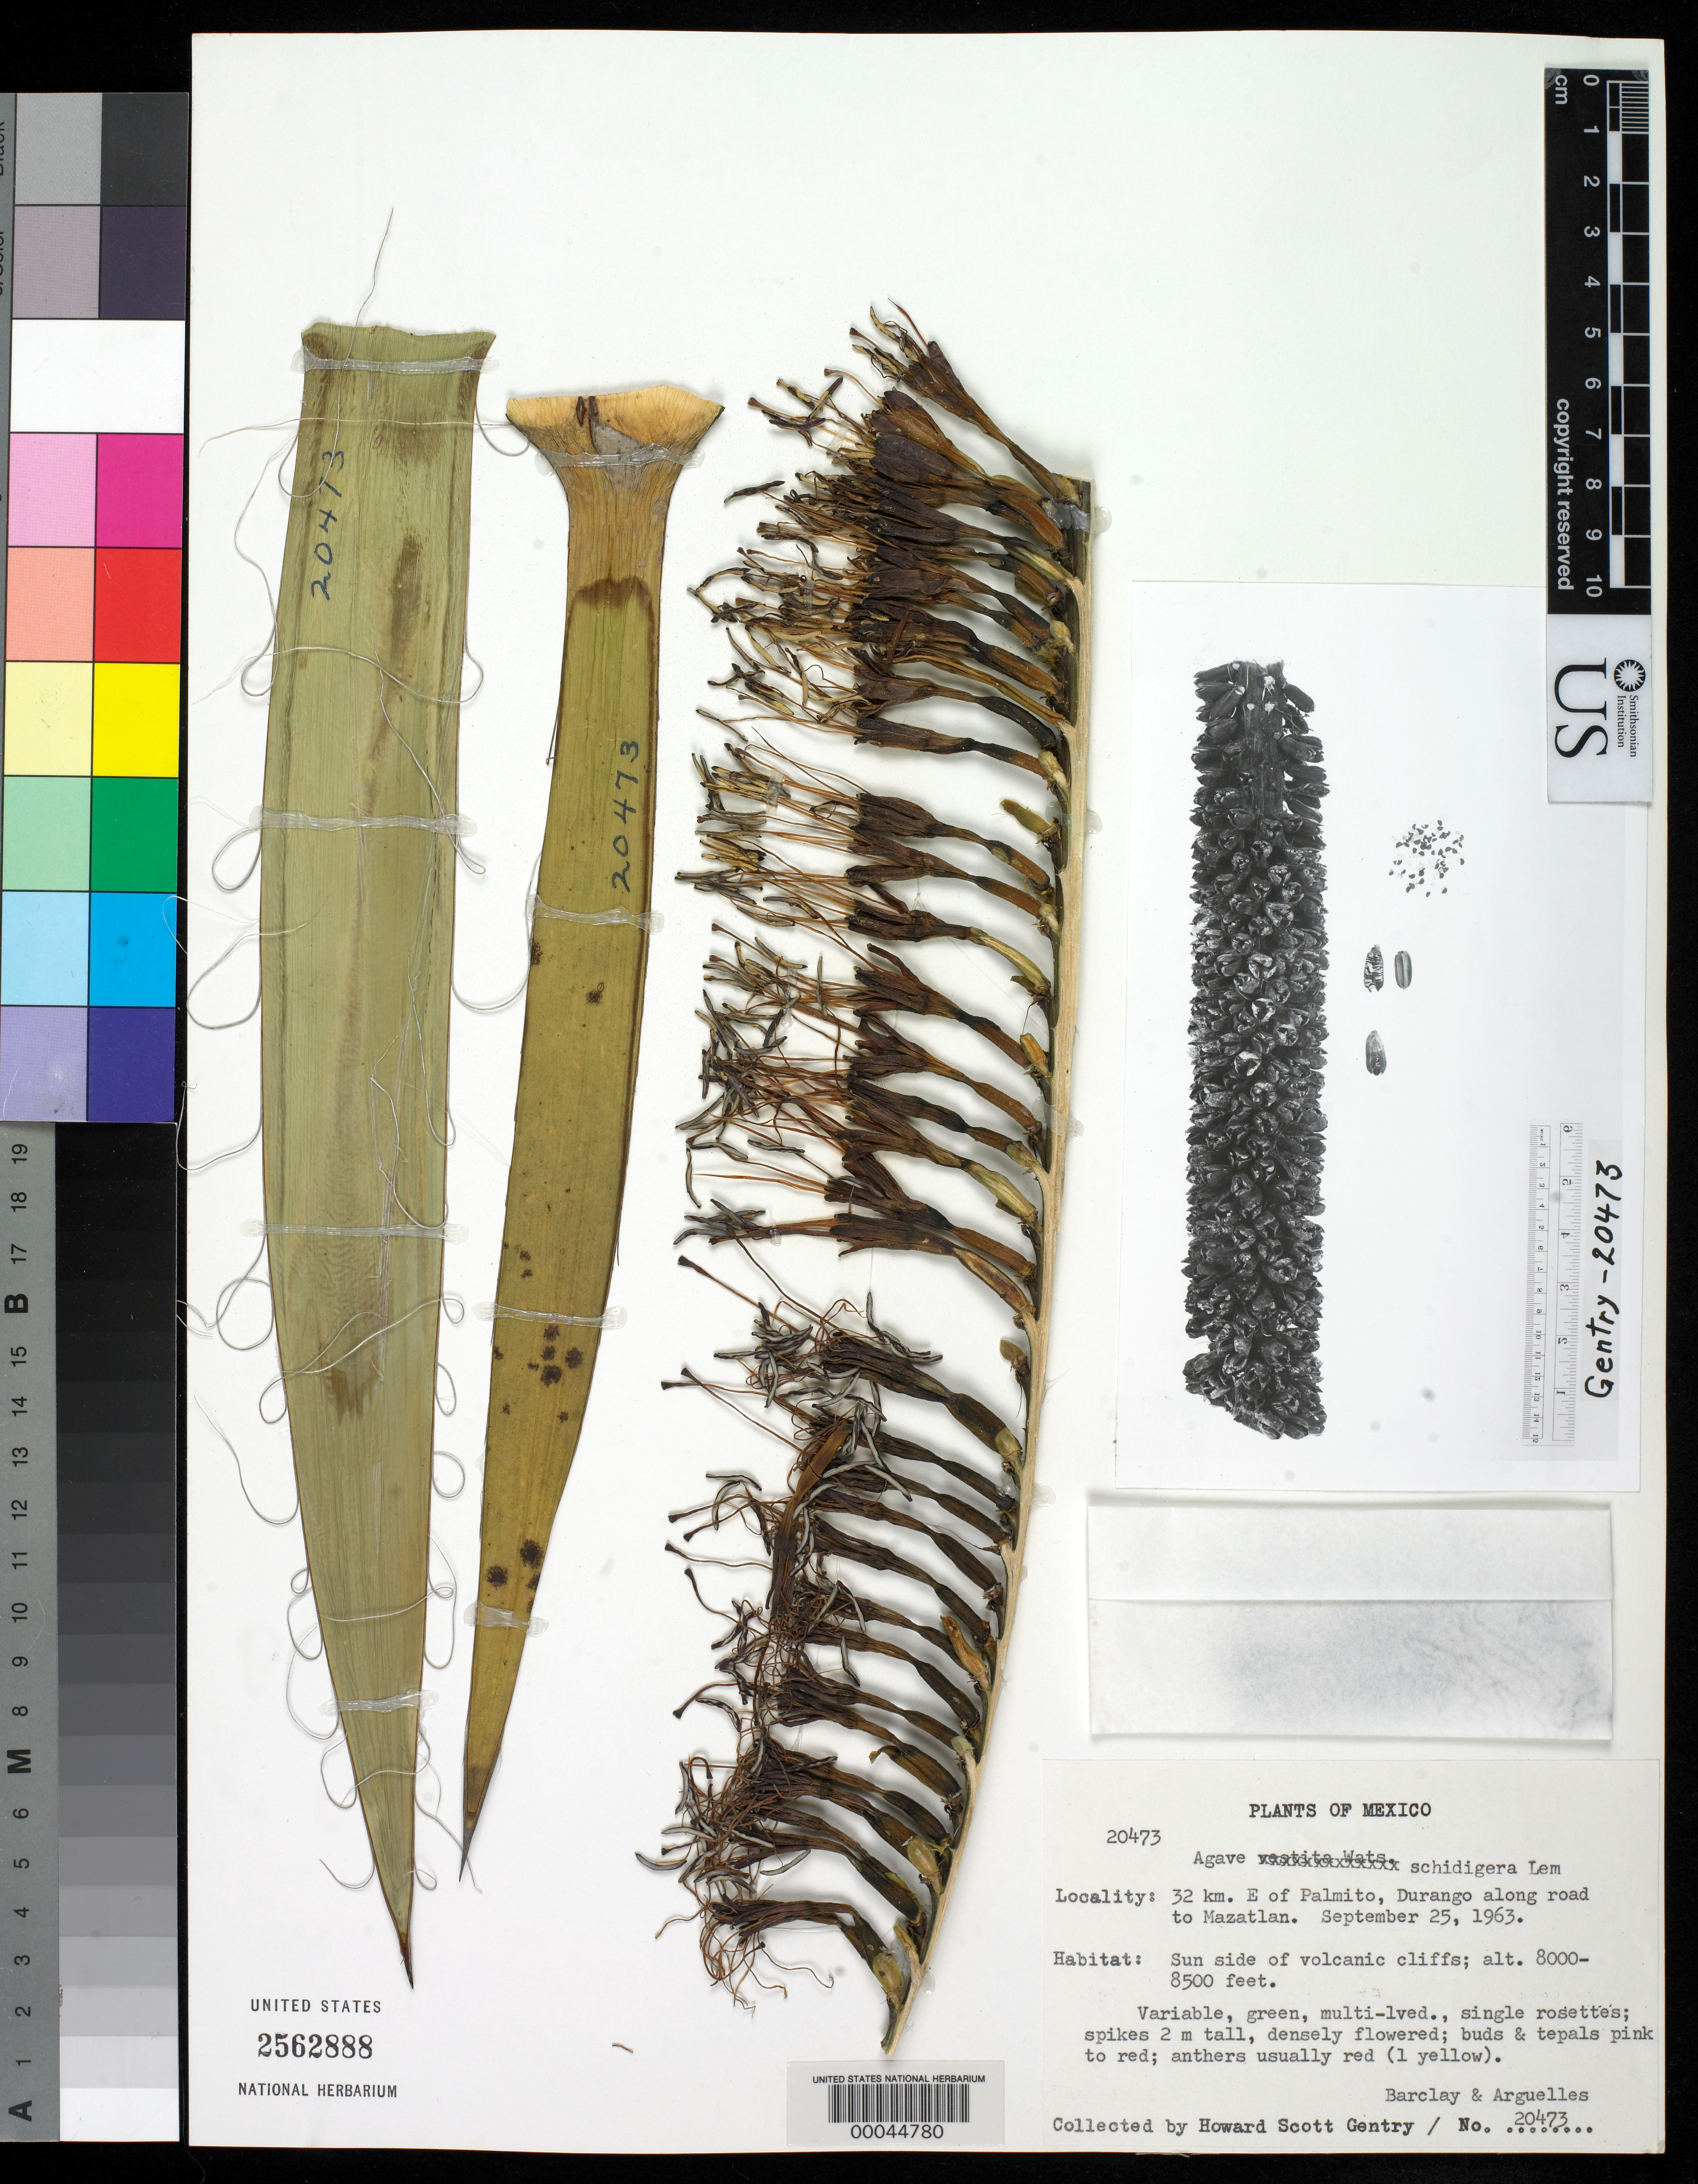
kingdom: Plantae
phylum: Tracheophyta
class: Liliopsida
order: Asparagales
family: Asparagaceae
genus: Agave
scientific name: Agave schidigera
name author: Lem.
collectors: H. S. Gentry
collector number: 20473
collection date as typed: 25 Sep 1963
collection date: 1963-09-25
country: Mexico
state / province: Durango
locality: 32 km e Palmito, along road to Mazatlan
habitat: Sun side of volcanic cliffs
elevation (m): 2438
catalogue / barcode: US 2562888